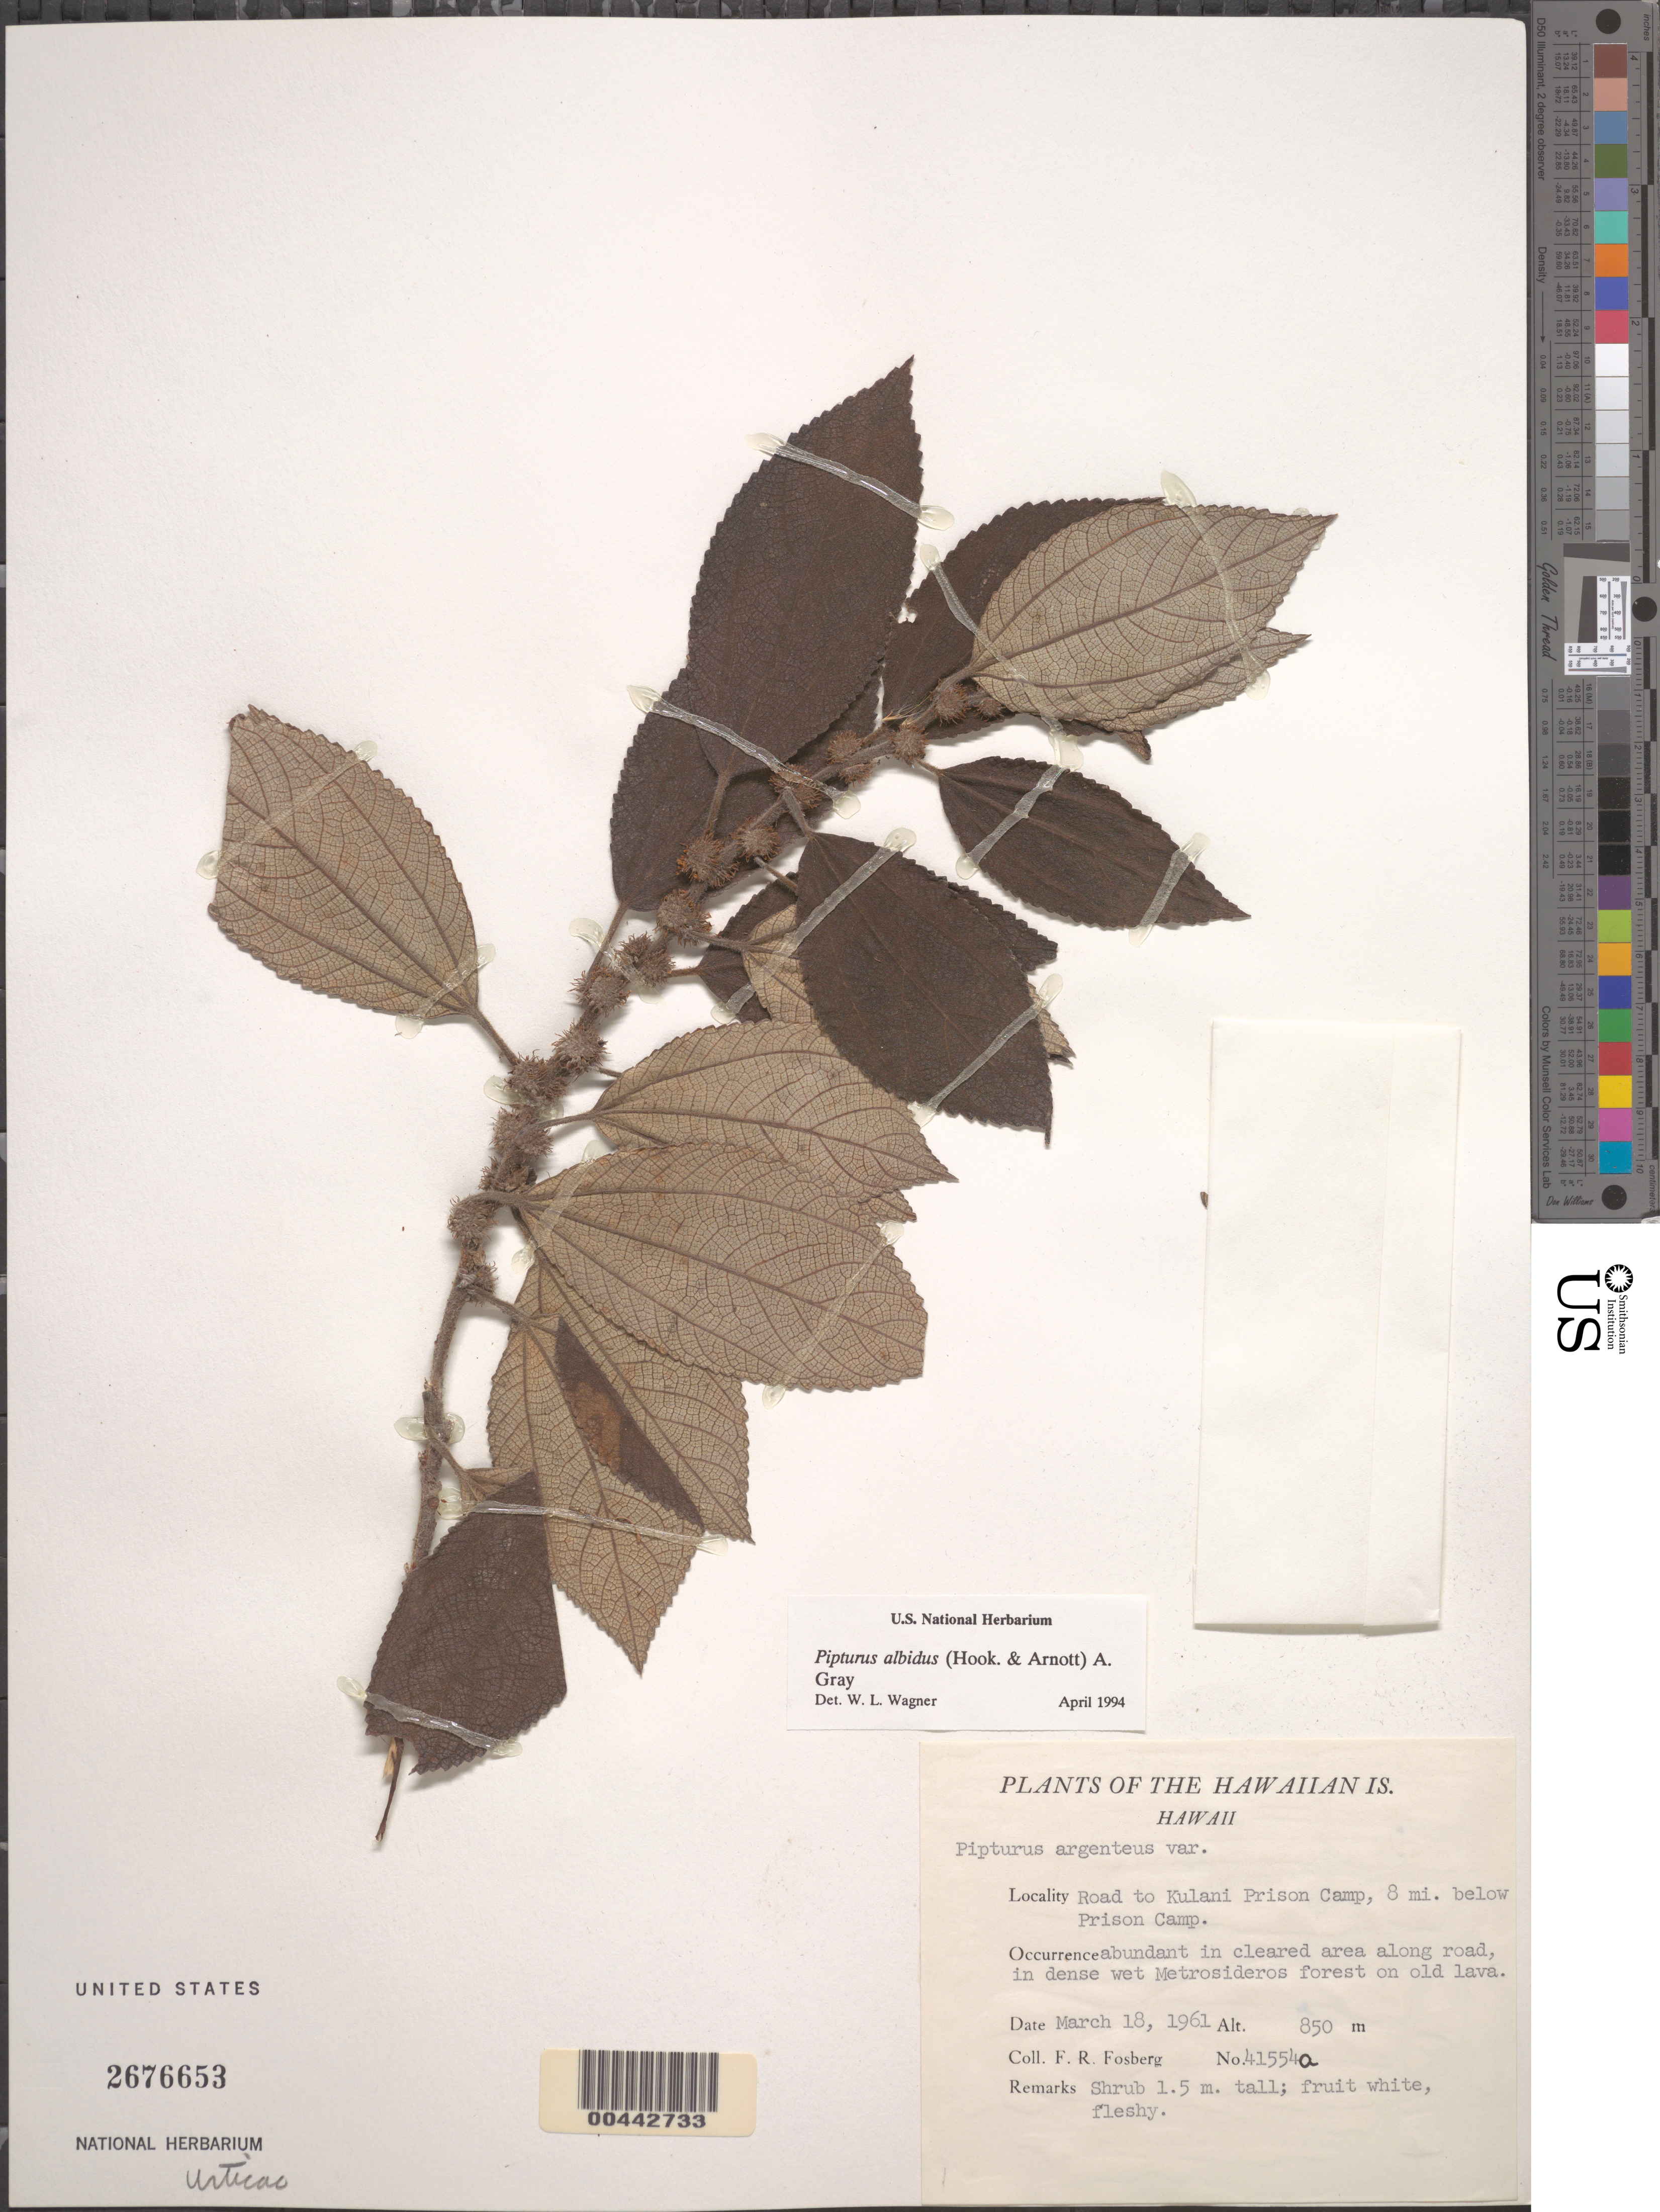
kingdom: Plantae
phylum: Tracheophyta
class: Magnoliopsida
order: Rosales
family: Urticaceae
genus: Pipturus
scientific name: Pipturus albidus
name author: (Hook. & Arn.) A. Gray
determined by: Wagner, W. L., (BOT), Smithsonian Institution - National Museum of Natural History (UNITED STATES)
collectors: F. R. Fosberg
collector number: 41554a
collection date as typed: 18 Mar 1961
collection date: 1961-03-18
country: United States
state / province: Hawaii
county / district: Hawaii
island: Hawaii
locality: Road to Kulani Prison Camp, 8 mi. below Prison Camp., along road.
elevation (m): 850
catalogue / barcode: US 2676653